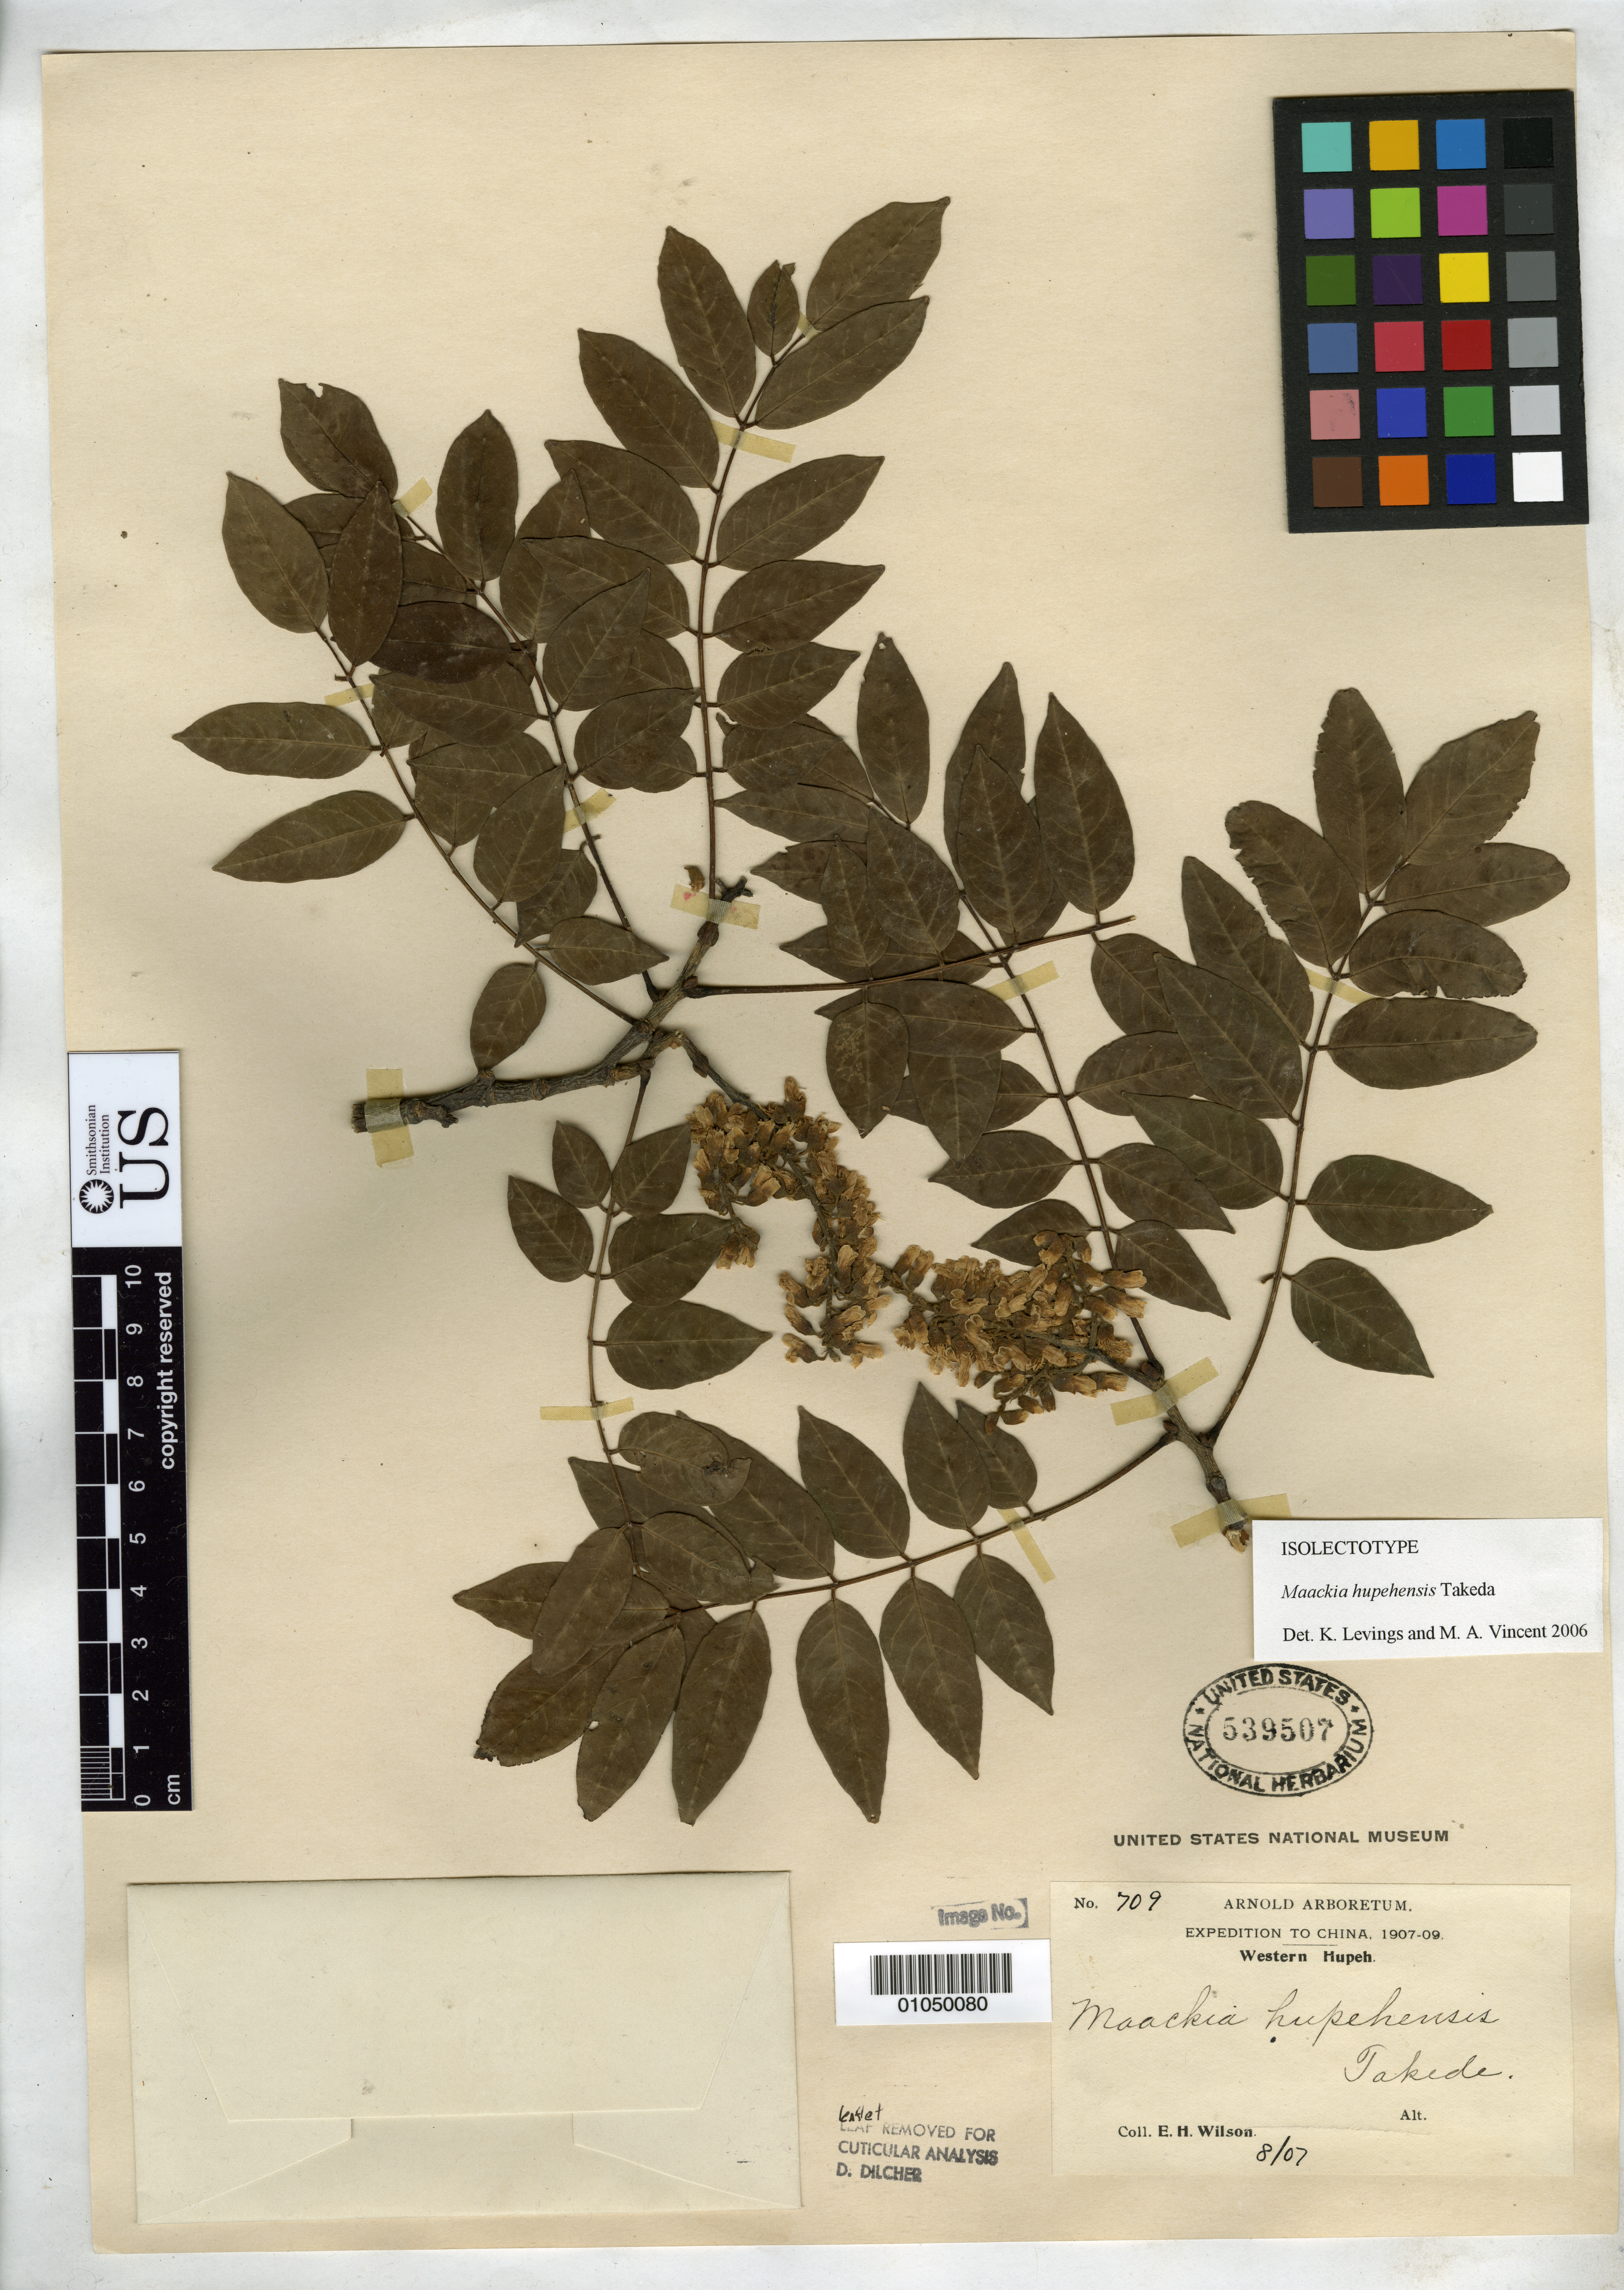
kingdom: Plantae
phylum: Tracheophyta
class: Magnoliopsida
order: Fabales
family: Fabaceae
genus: Maackia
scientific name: Maackia hupehensis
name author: Takeda in Sarg.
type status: Isosyntype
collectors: E. H. Wilson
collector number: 709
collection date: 1907-08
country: China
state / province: Hubei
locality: Western Hupeh.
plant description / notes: Annotated by K. Levings & M.A. Vincent (2006) as "isolectotype"; lectotypification not found, apparently ined.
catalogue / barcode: US 539507